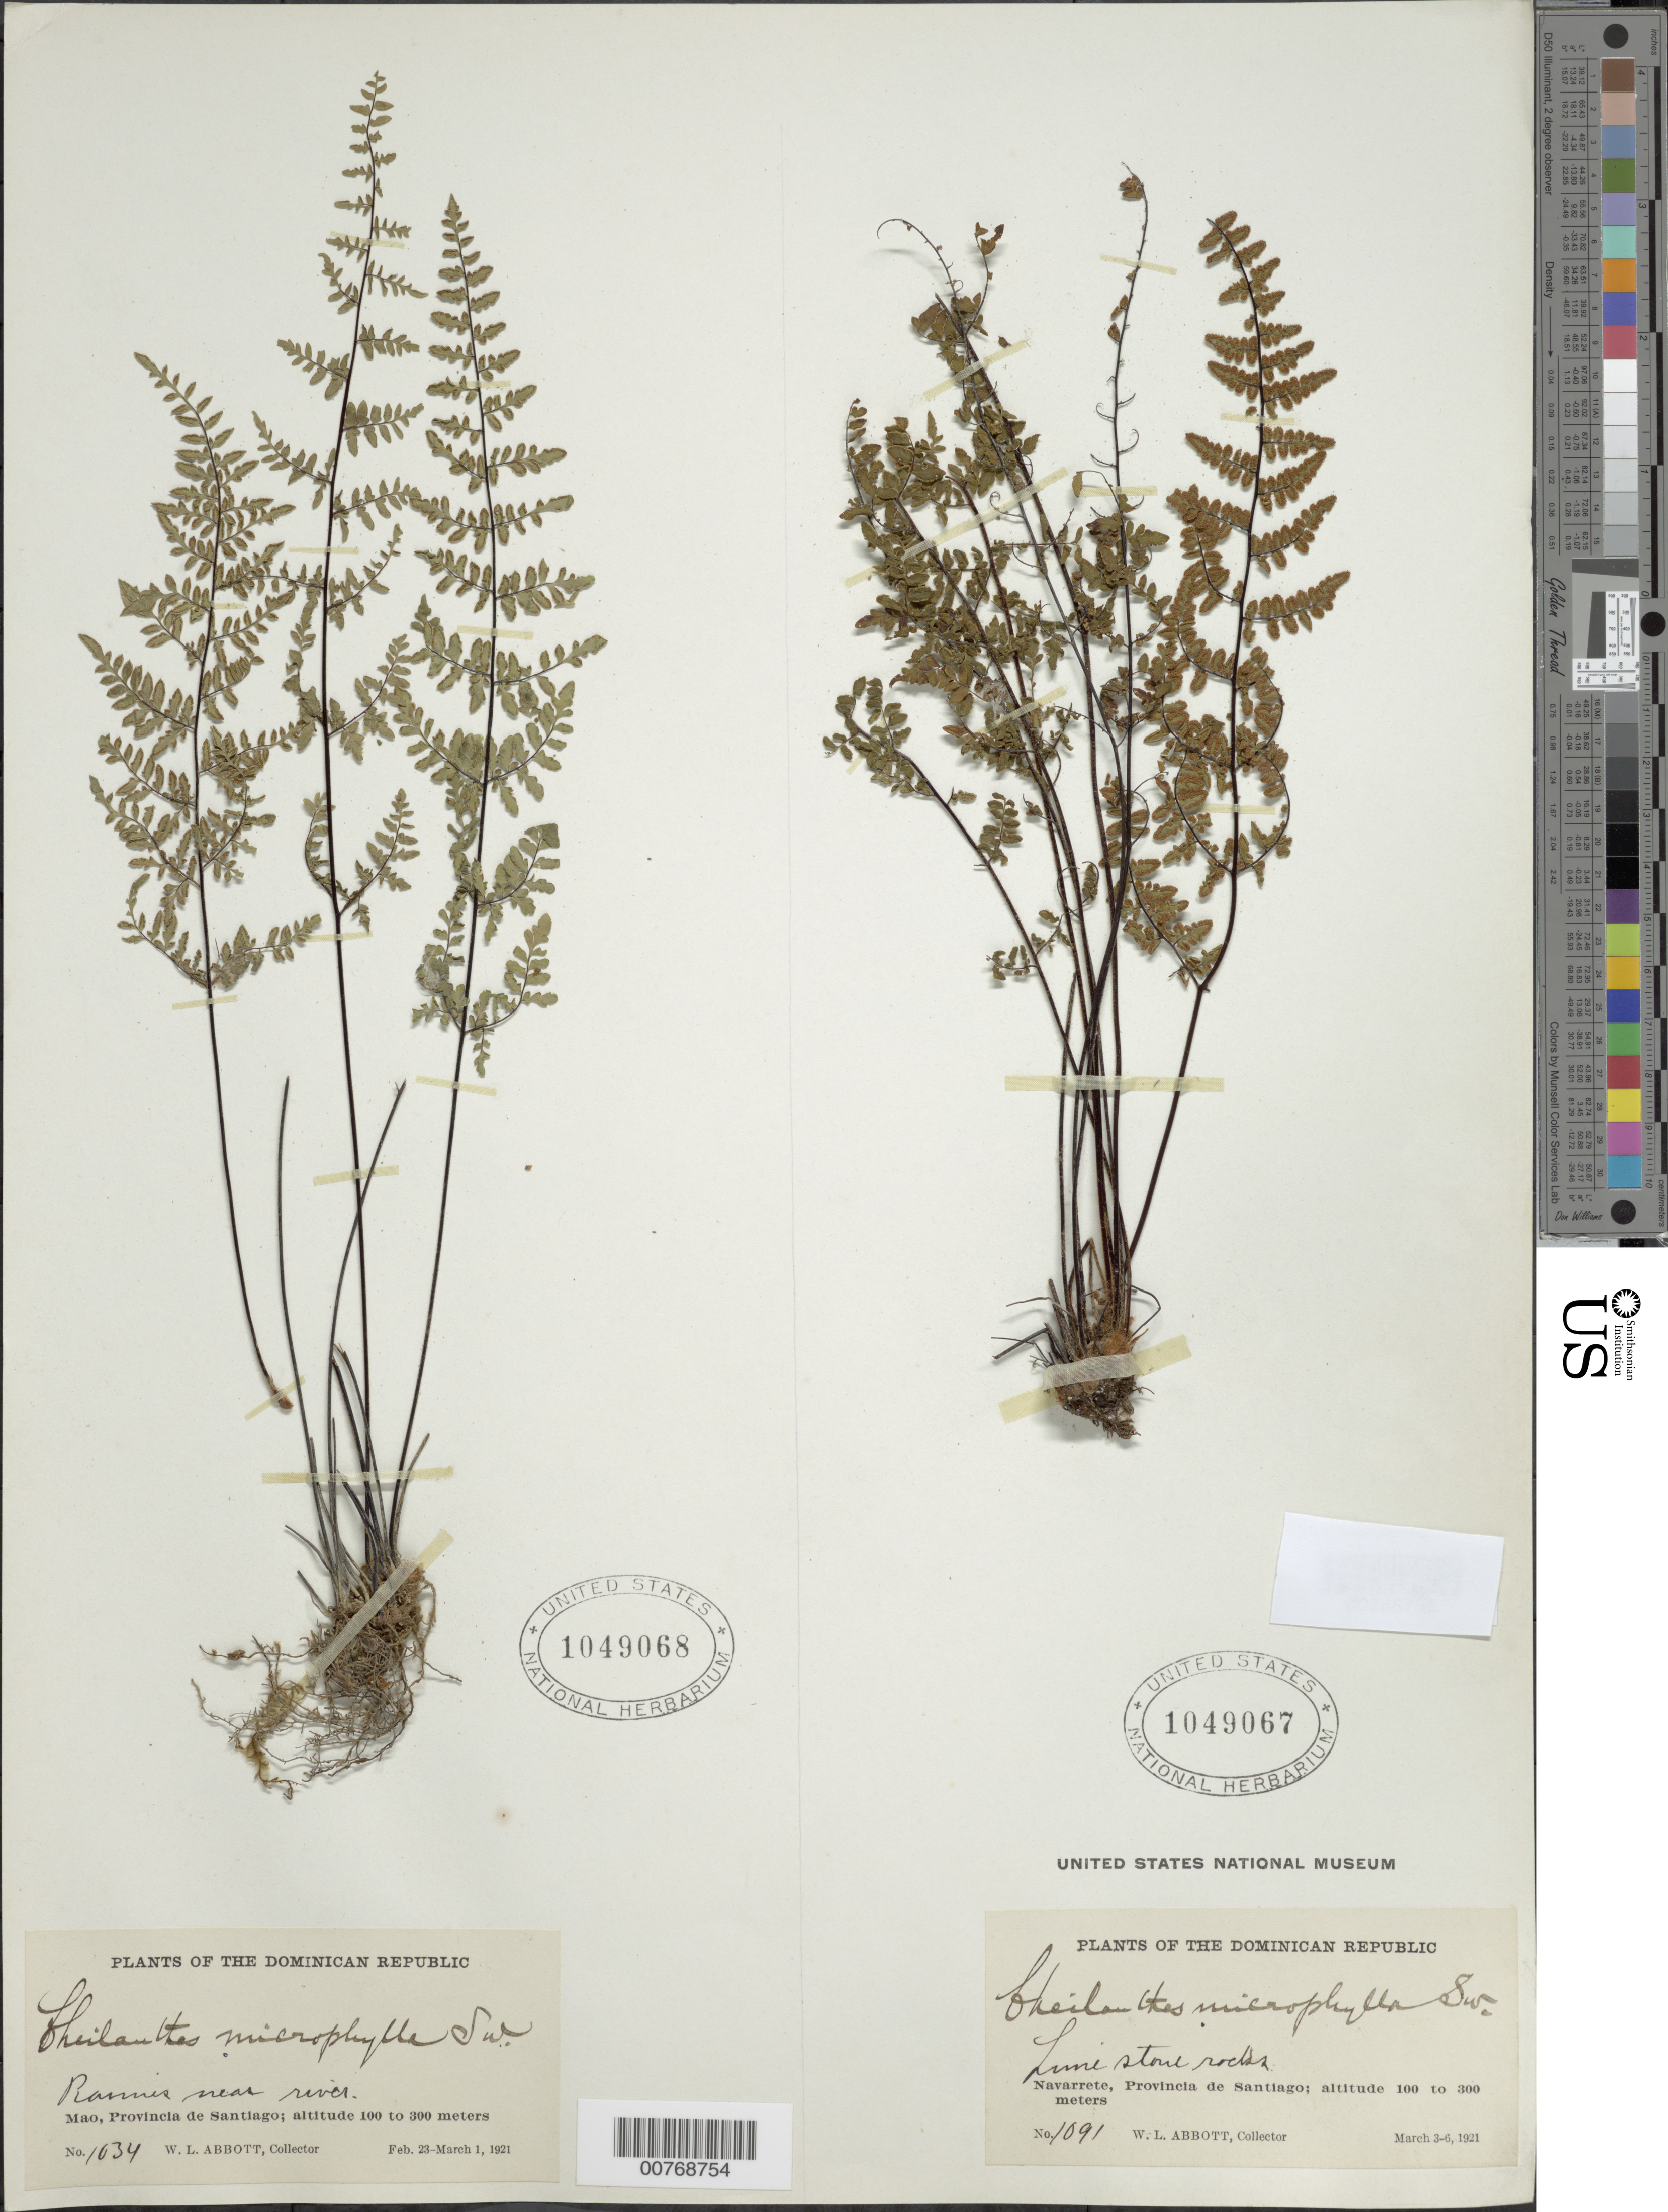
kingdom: Plantae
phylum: Tracheophyta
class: Polypodiopsida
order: Polypodiales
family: Pteridaceae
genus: Myriopteris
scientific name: Myriopteris microphylla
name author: (Sw.) Grusz & Windham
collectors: W. L. Abbott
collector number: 1034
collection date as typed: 23 Feb 1910 01 Mar 1921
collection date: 1910-02-23/1921-03-01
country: Dominican Republic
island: Hispaniola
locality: Mao, Provincia de Santiago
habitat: Ravine near river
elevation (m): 100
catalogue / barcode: US 1049068